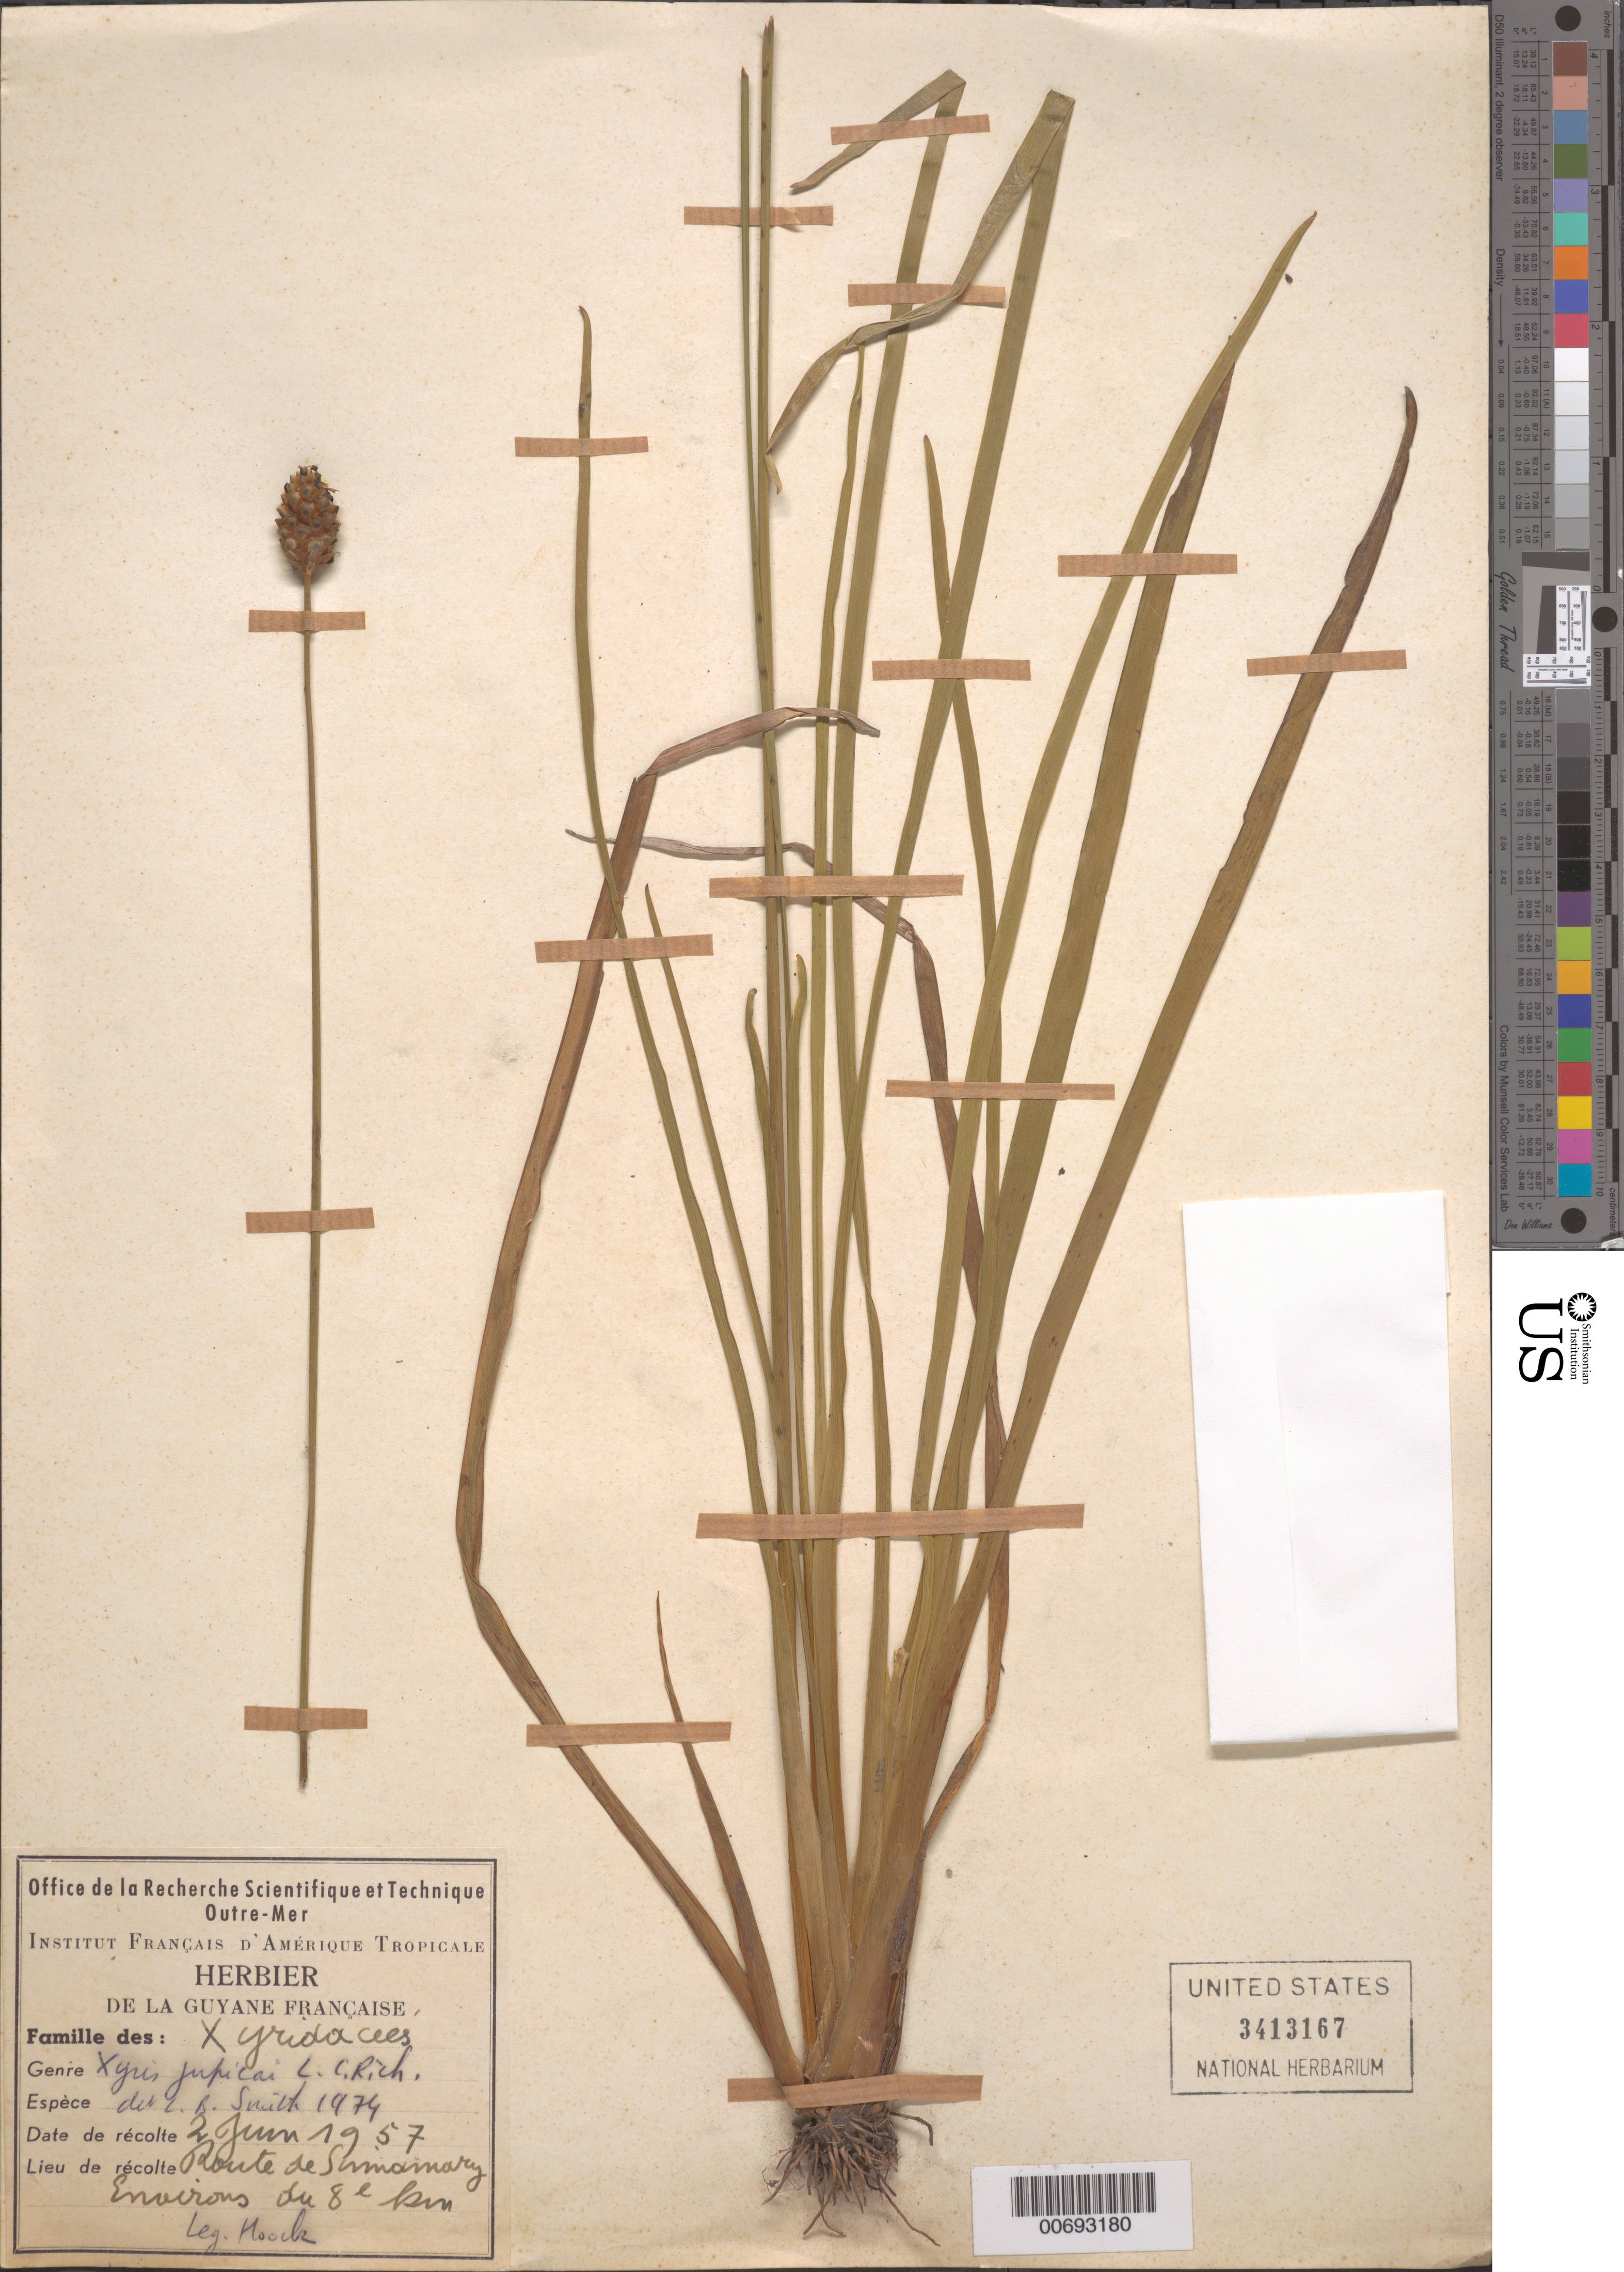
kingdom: Plantae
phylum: Tracheophyta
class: Liliopsida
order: Poales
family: Xyridaceae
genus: Xyris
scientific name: Xyris jupicai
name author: Rich.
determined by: Smith, Lyman B., (US), NMNH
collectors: J. Hoock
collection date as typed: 2-Jun-57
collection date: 1957-06-02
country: French Guiana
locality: Route de Sinnamary, 8 km environs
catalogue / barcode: US 3413167